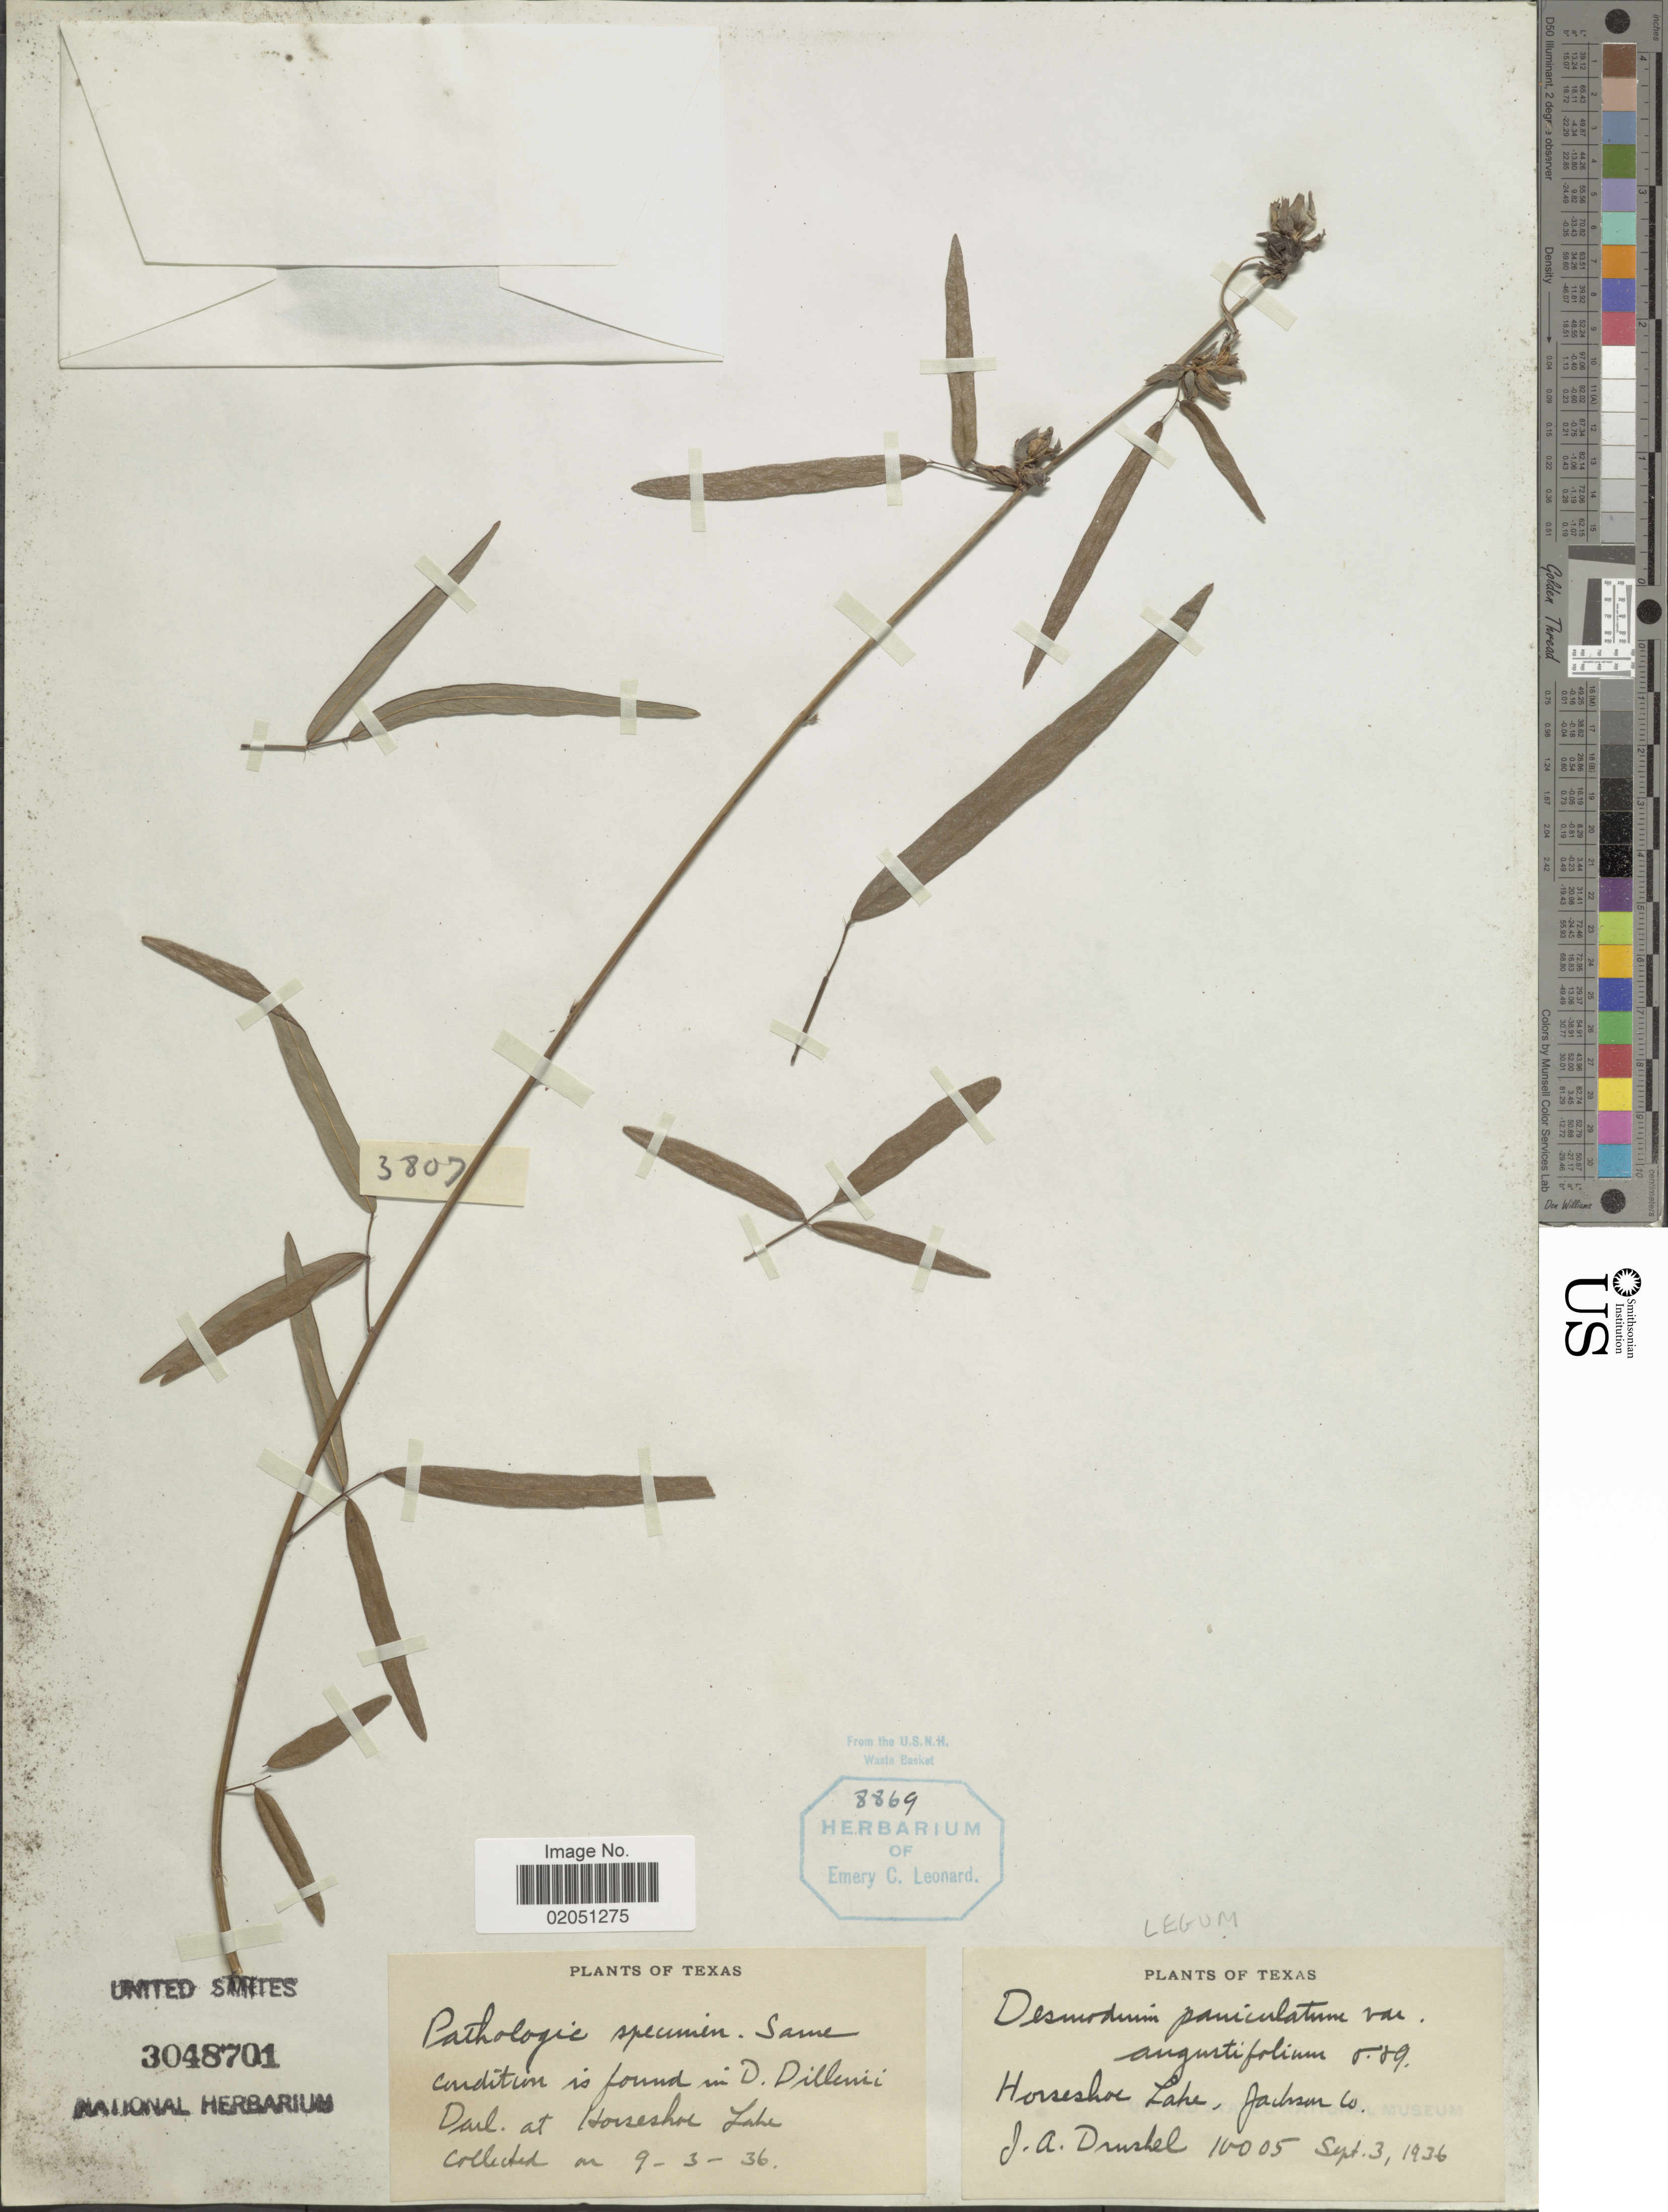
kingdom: Plantae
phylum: Tracheophyta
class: Magnoliopsida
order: Fabales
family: Fabaceae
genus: Desmodium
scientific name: Desmodium paniculatum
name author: (L.) DC.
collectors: J. A. Drushel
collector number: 10005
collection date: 1936-09-03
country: United States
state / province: Texas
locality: Horseshoe Lake - Jackson Co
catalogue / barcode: US 3048701